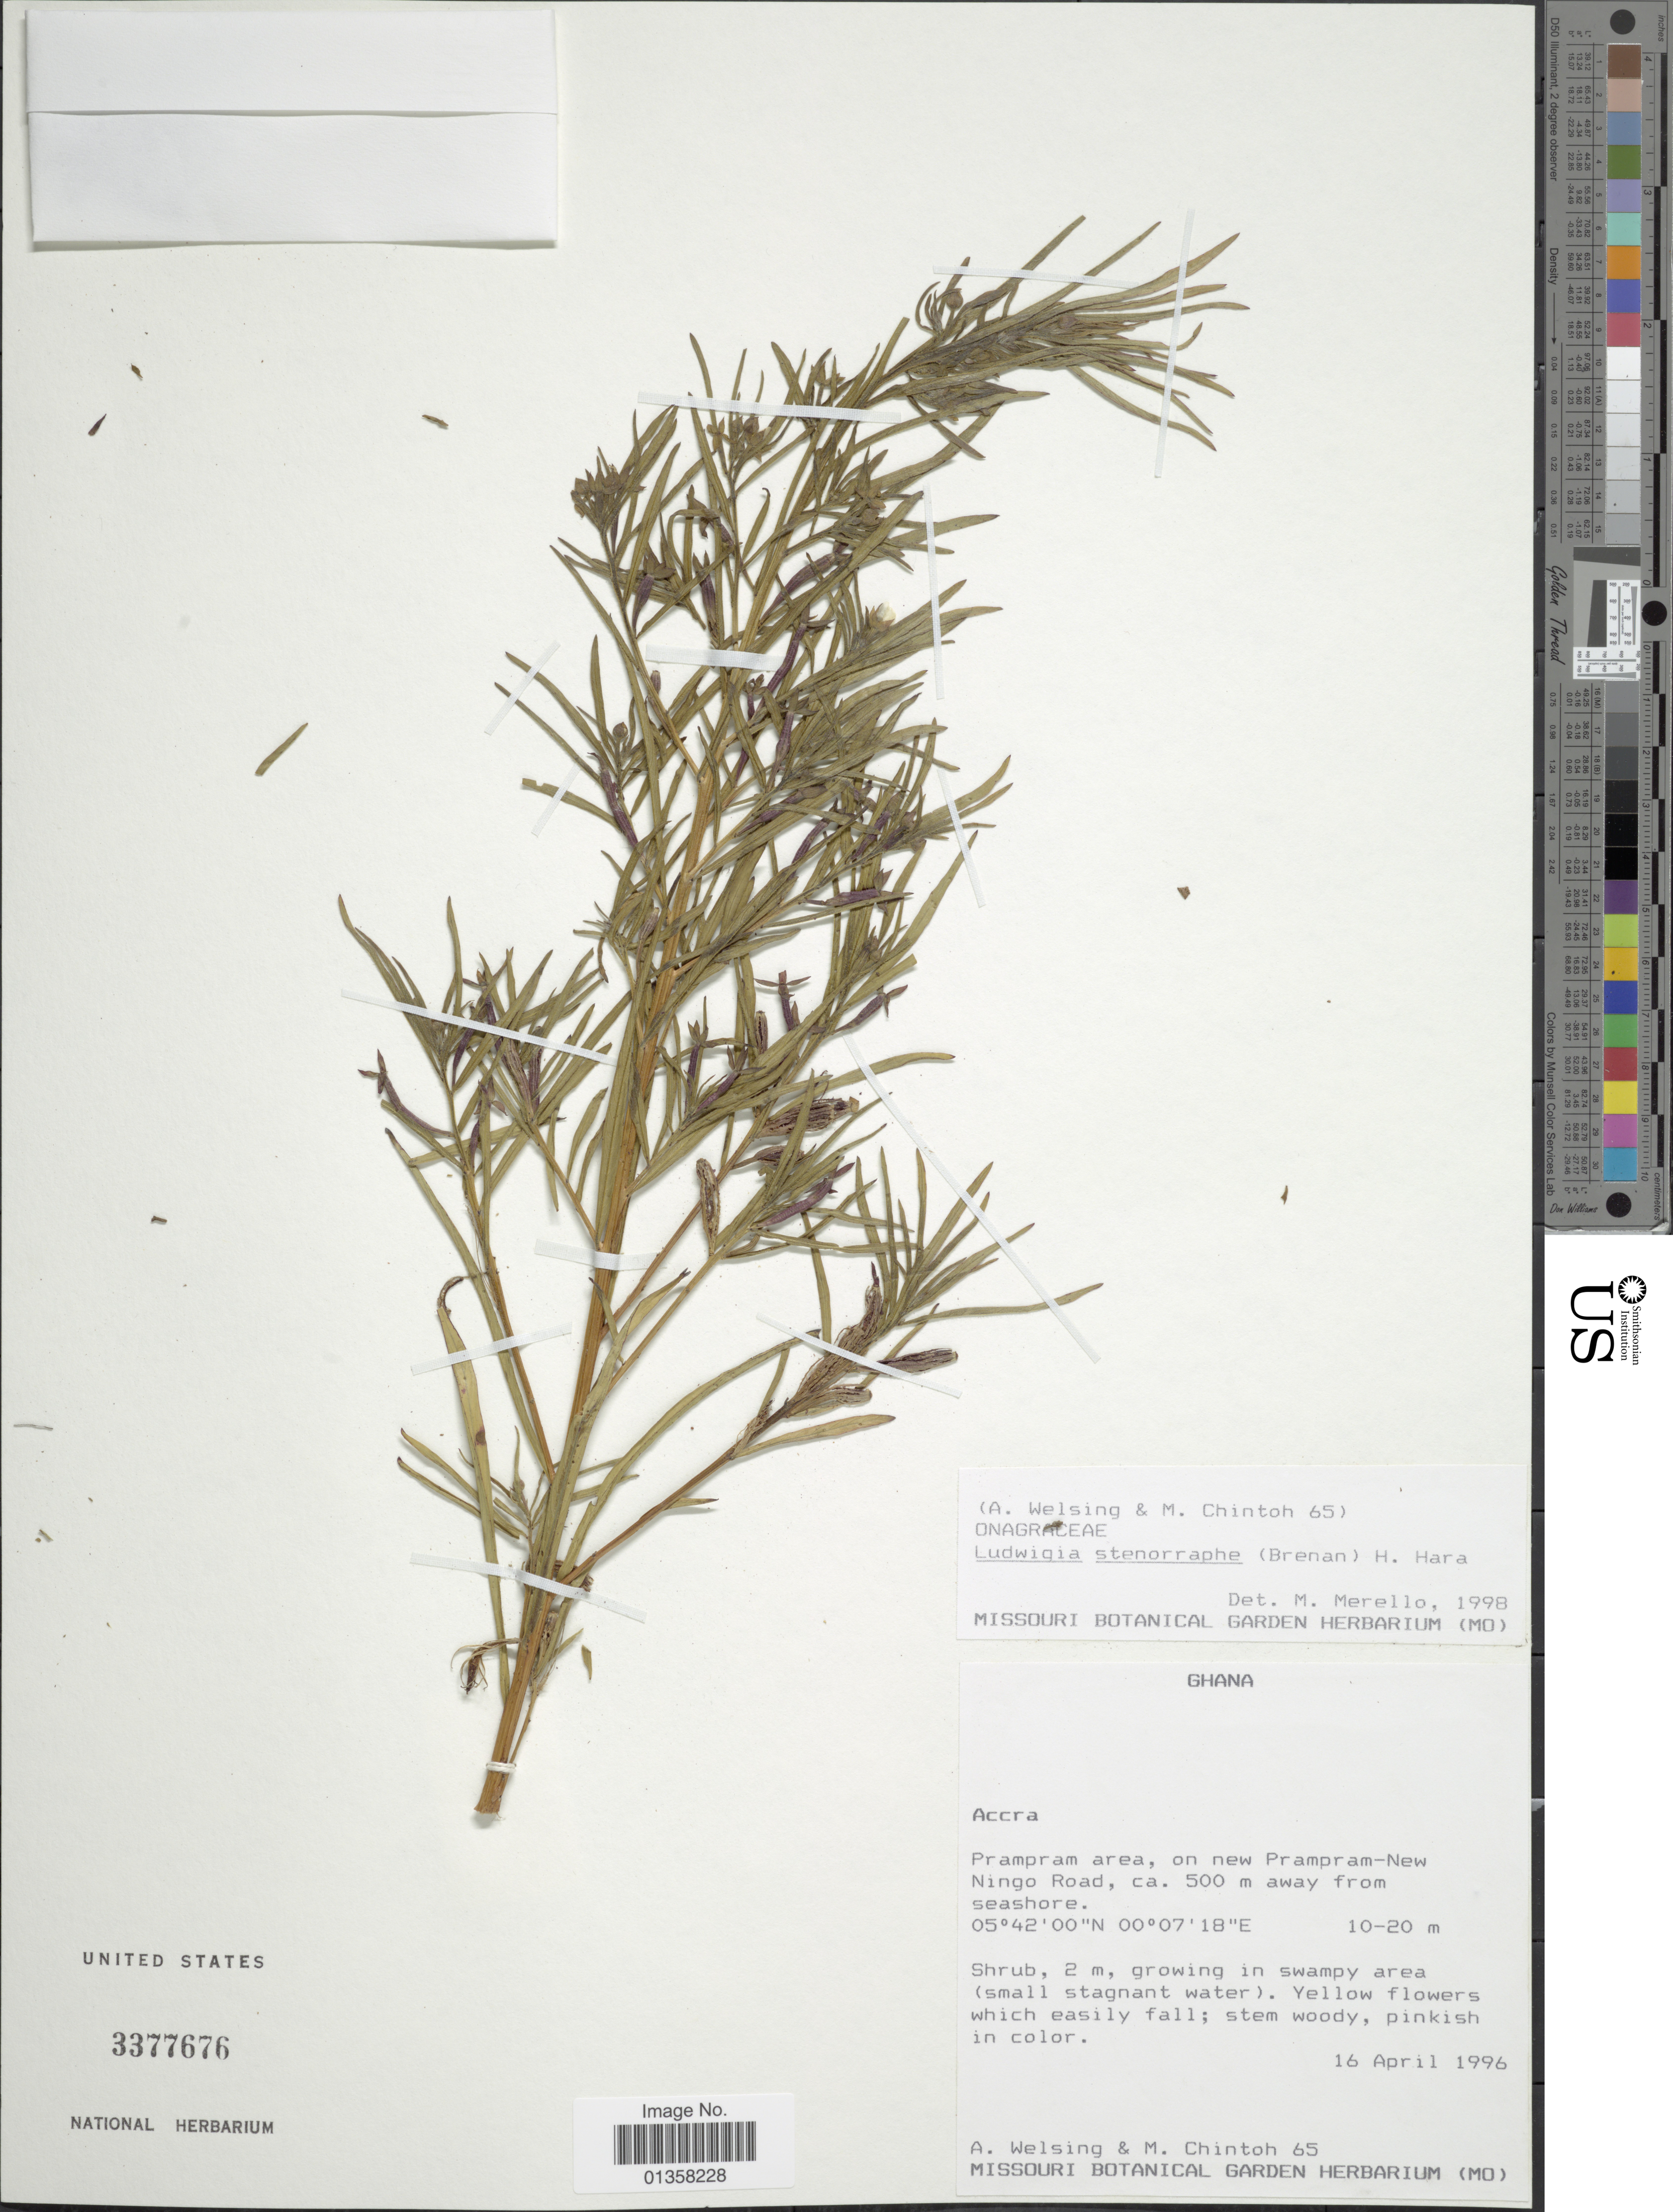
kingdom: Plantae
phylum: Tracheophyta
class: Magnoliopsida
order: Myrtales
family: Onagraceae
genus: Ludwigia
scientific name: Ludwigia stenorraphe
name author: (Brenan) H. Hara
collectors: A. Welsing & M. Chintoh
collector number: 65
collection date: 1996-04-16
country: Ghana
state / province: Greater Accra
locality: Prampram area, on new Prampram-New Ningo Road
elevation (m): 10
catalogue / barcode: US 3377676